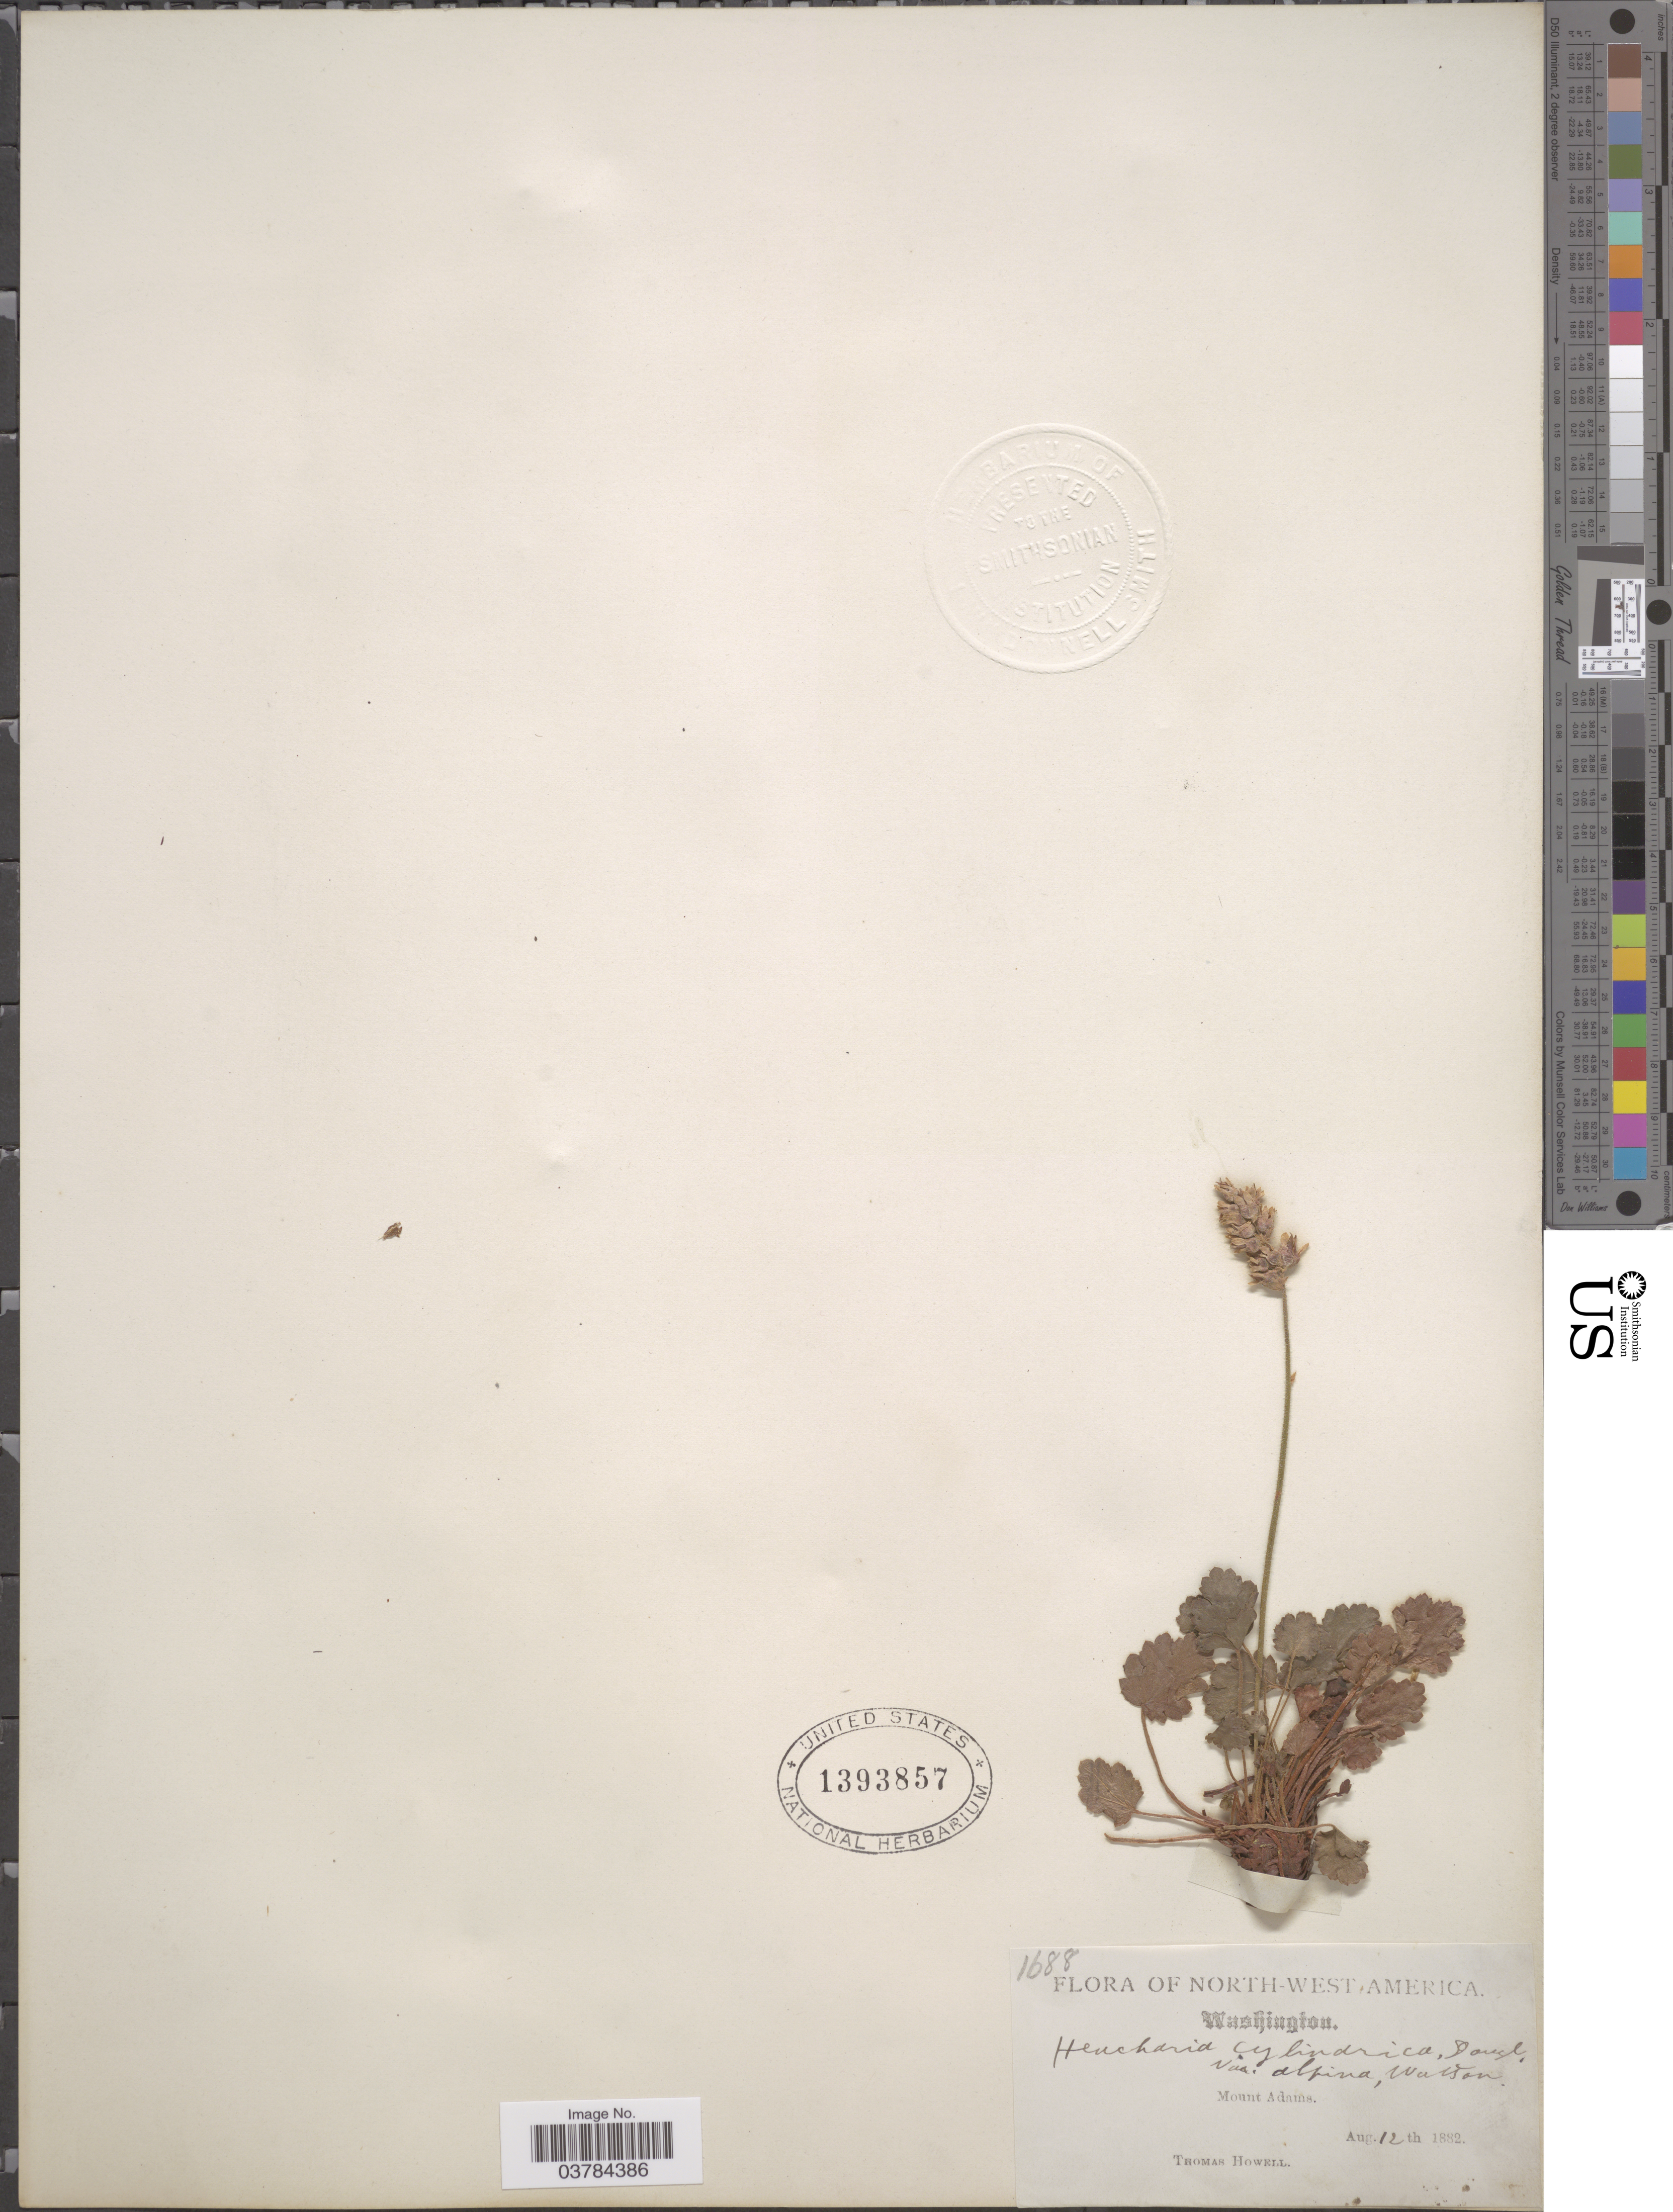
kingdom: Plantae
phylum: Tracheophyta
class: Magnoliopsida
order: Saxifragales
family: Saxifragaceae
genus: Heuchera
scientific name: Heuchera cylindrica var. alpina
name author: S. Watson in C. King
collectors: T. Howell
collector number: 1688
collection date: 1882-08-12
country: United States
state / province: Washington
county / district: Yakima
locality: North-West America. Mount Adams.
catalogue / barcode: US 1393857